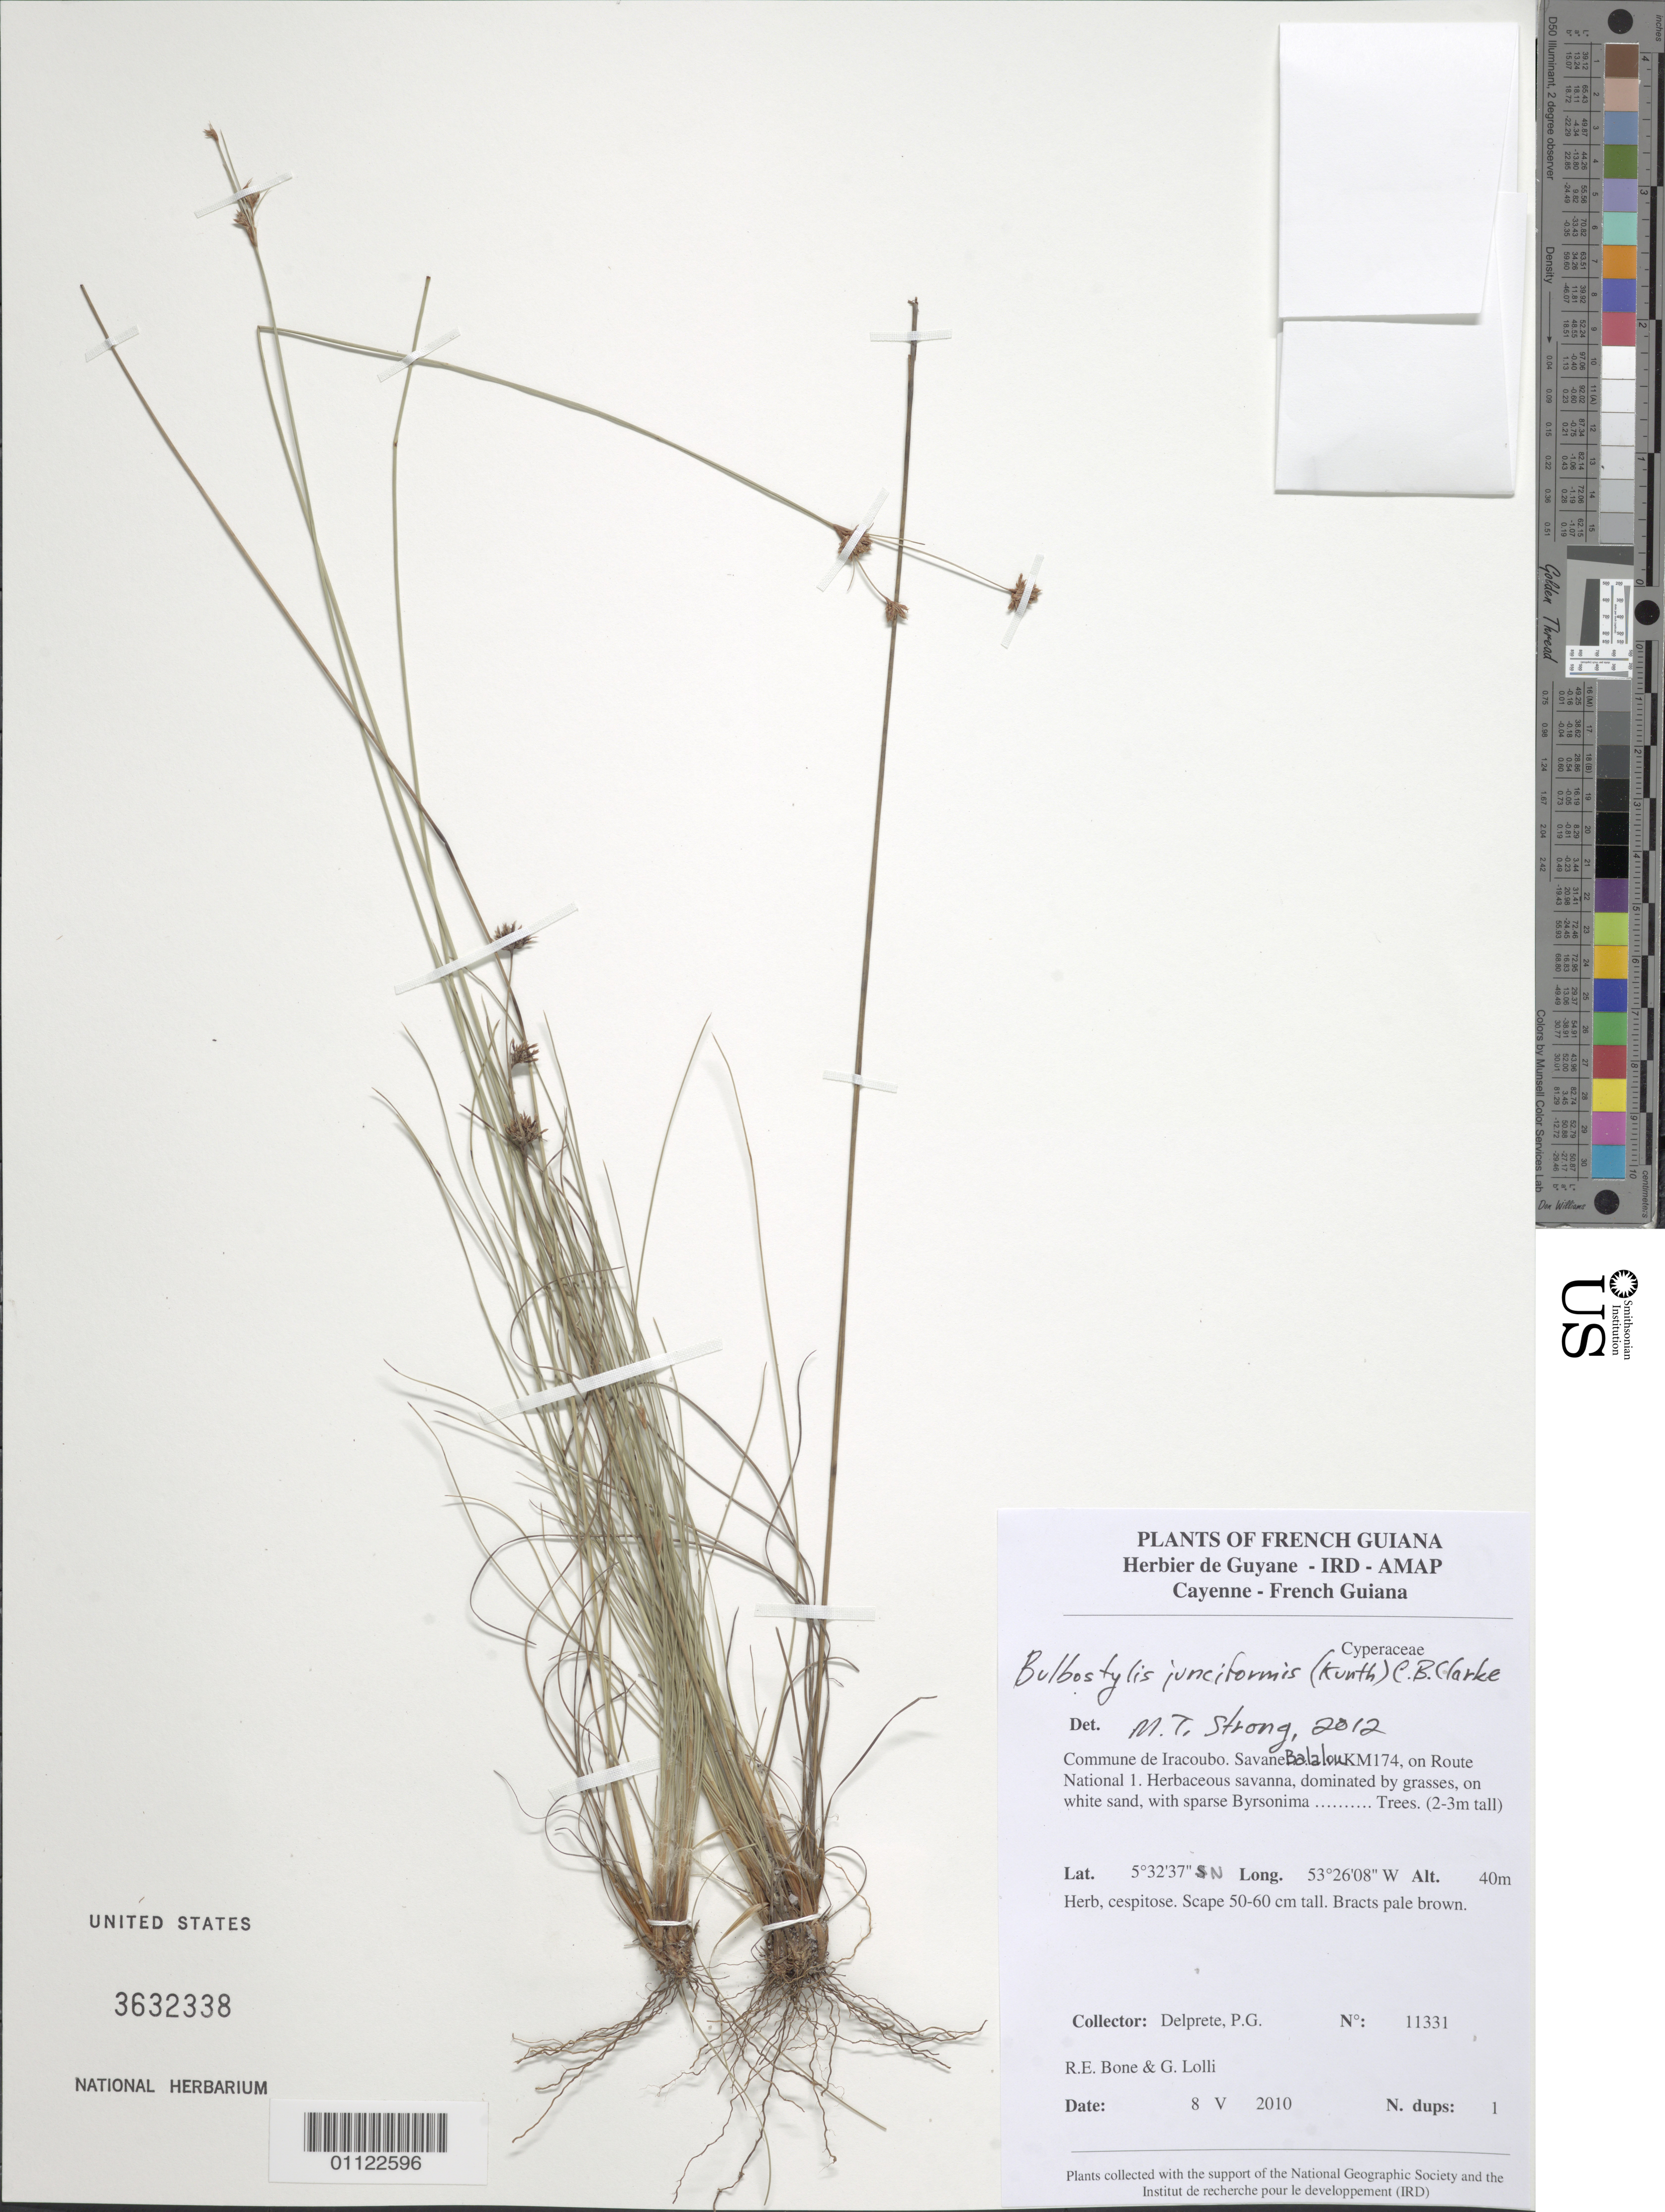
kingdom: Plantae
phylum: Tracheophyta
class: Liliopsida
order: Poales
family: Cyperaceae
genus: Bulbostylis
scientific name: Bulbostylis junciformis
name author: (Kunth) C.B. Clarke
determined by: Strong, M. T., (US), Smithsonian Institution - National Museum of Natural History (UNITED STATES)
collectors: P. G. Delprete, R. Bone & G. Lolli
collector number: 11331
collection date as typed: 8-May-10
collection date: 1910-05-08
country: French Guiana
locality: Commune de Iracoubo. Savane Balalou KM 174, on Route National 1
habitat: Herbaceous savanna, dominated by grasses, on white sand, with sparse Byrsonima trees (2-3m tall)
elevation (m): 40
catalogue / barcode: US 3632338